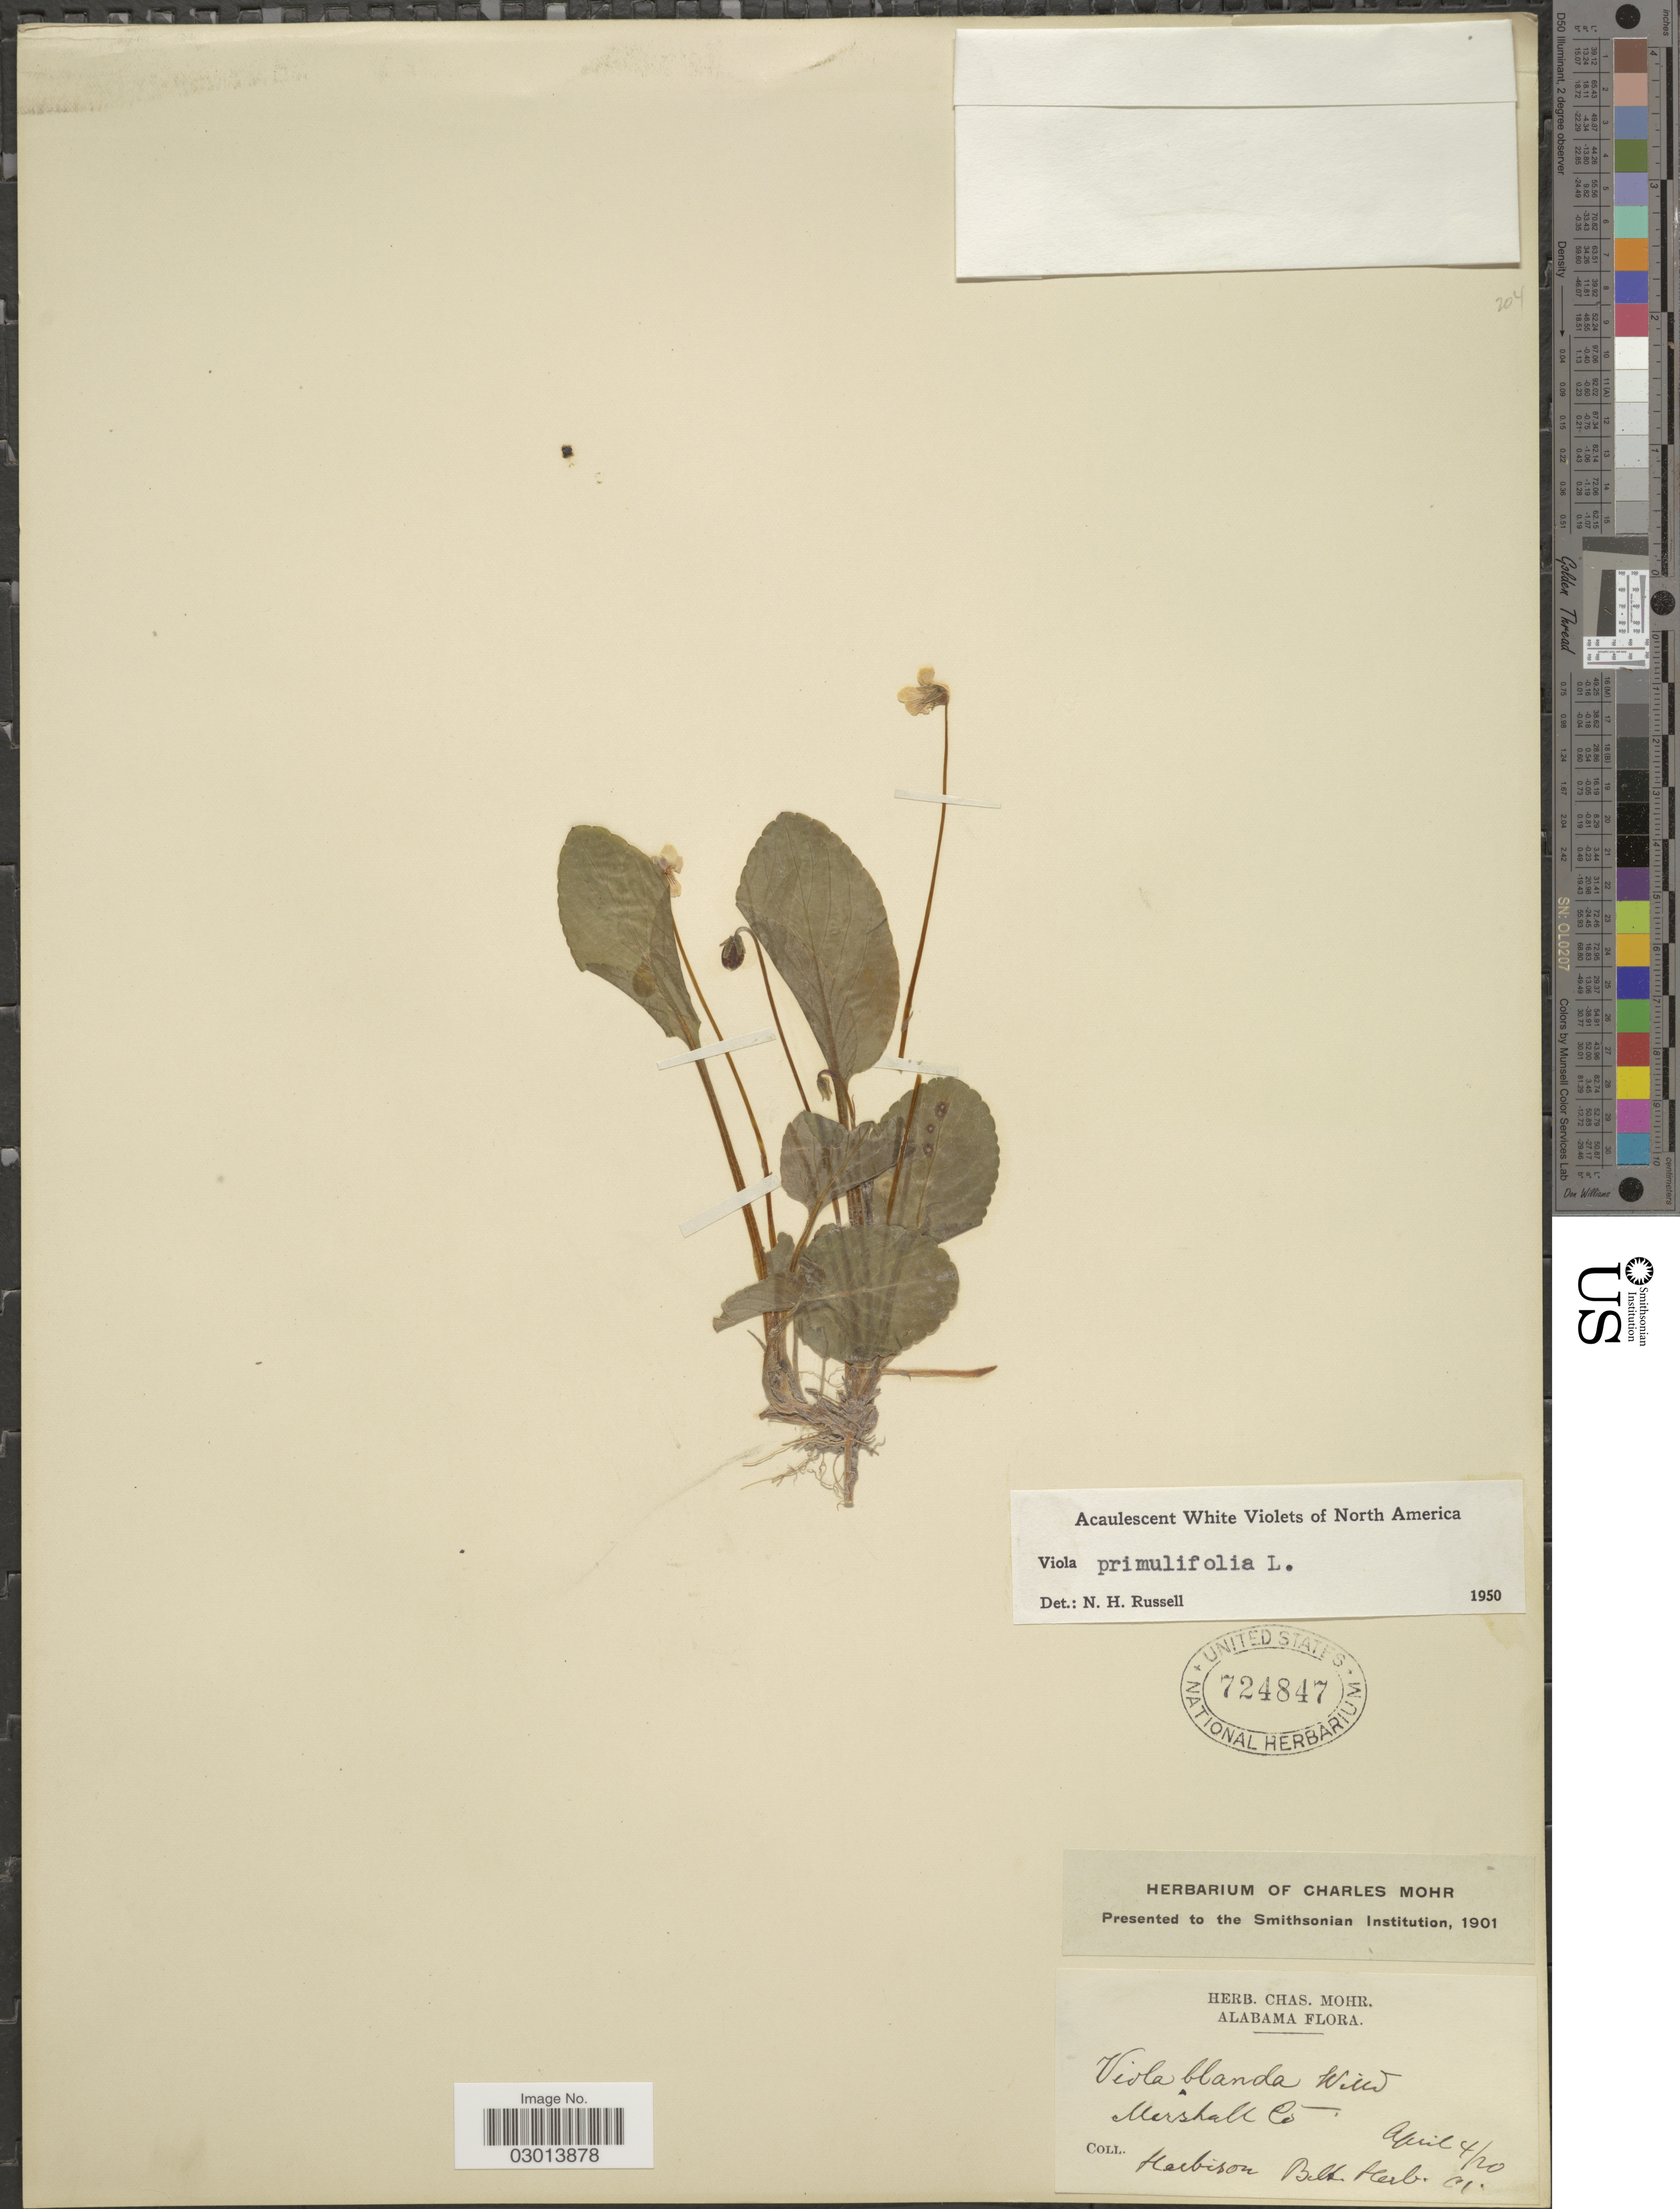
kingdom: Plantae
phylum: Tracheophyta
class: Magnoliopsida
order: Malpighiales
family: Violaceae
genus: Viola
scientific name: Viola primulifolia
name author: L.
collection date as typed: Transcribed d/m/y: 4/4/20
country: United States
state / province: Alabama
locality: Marshall Co.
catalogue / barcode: US 724847